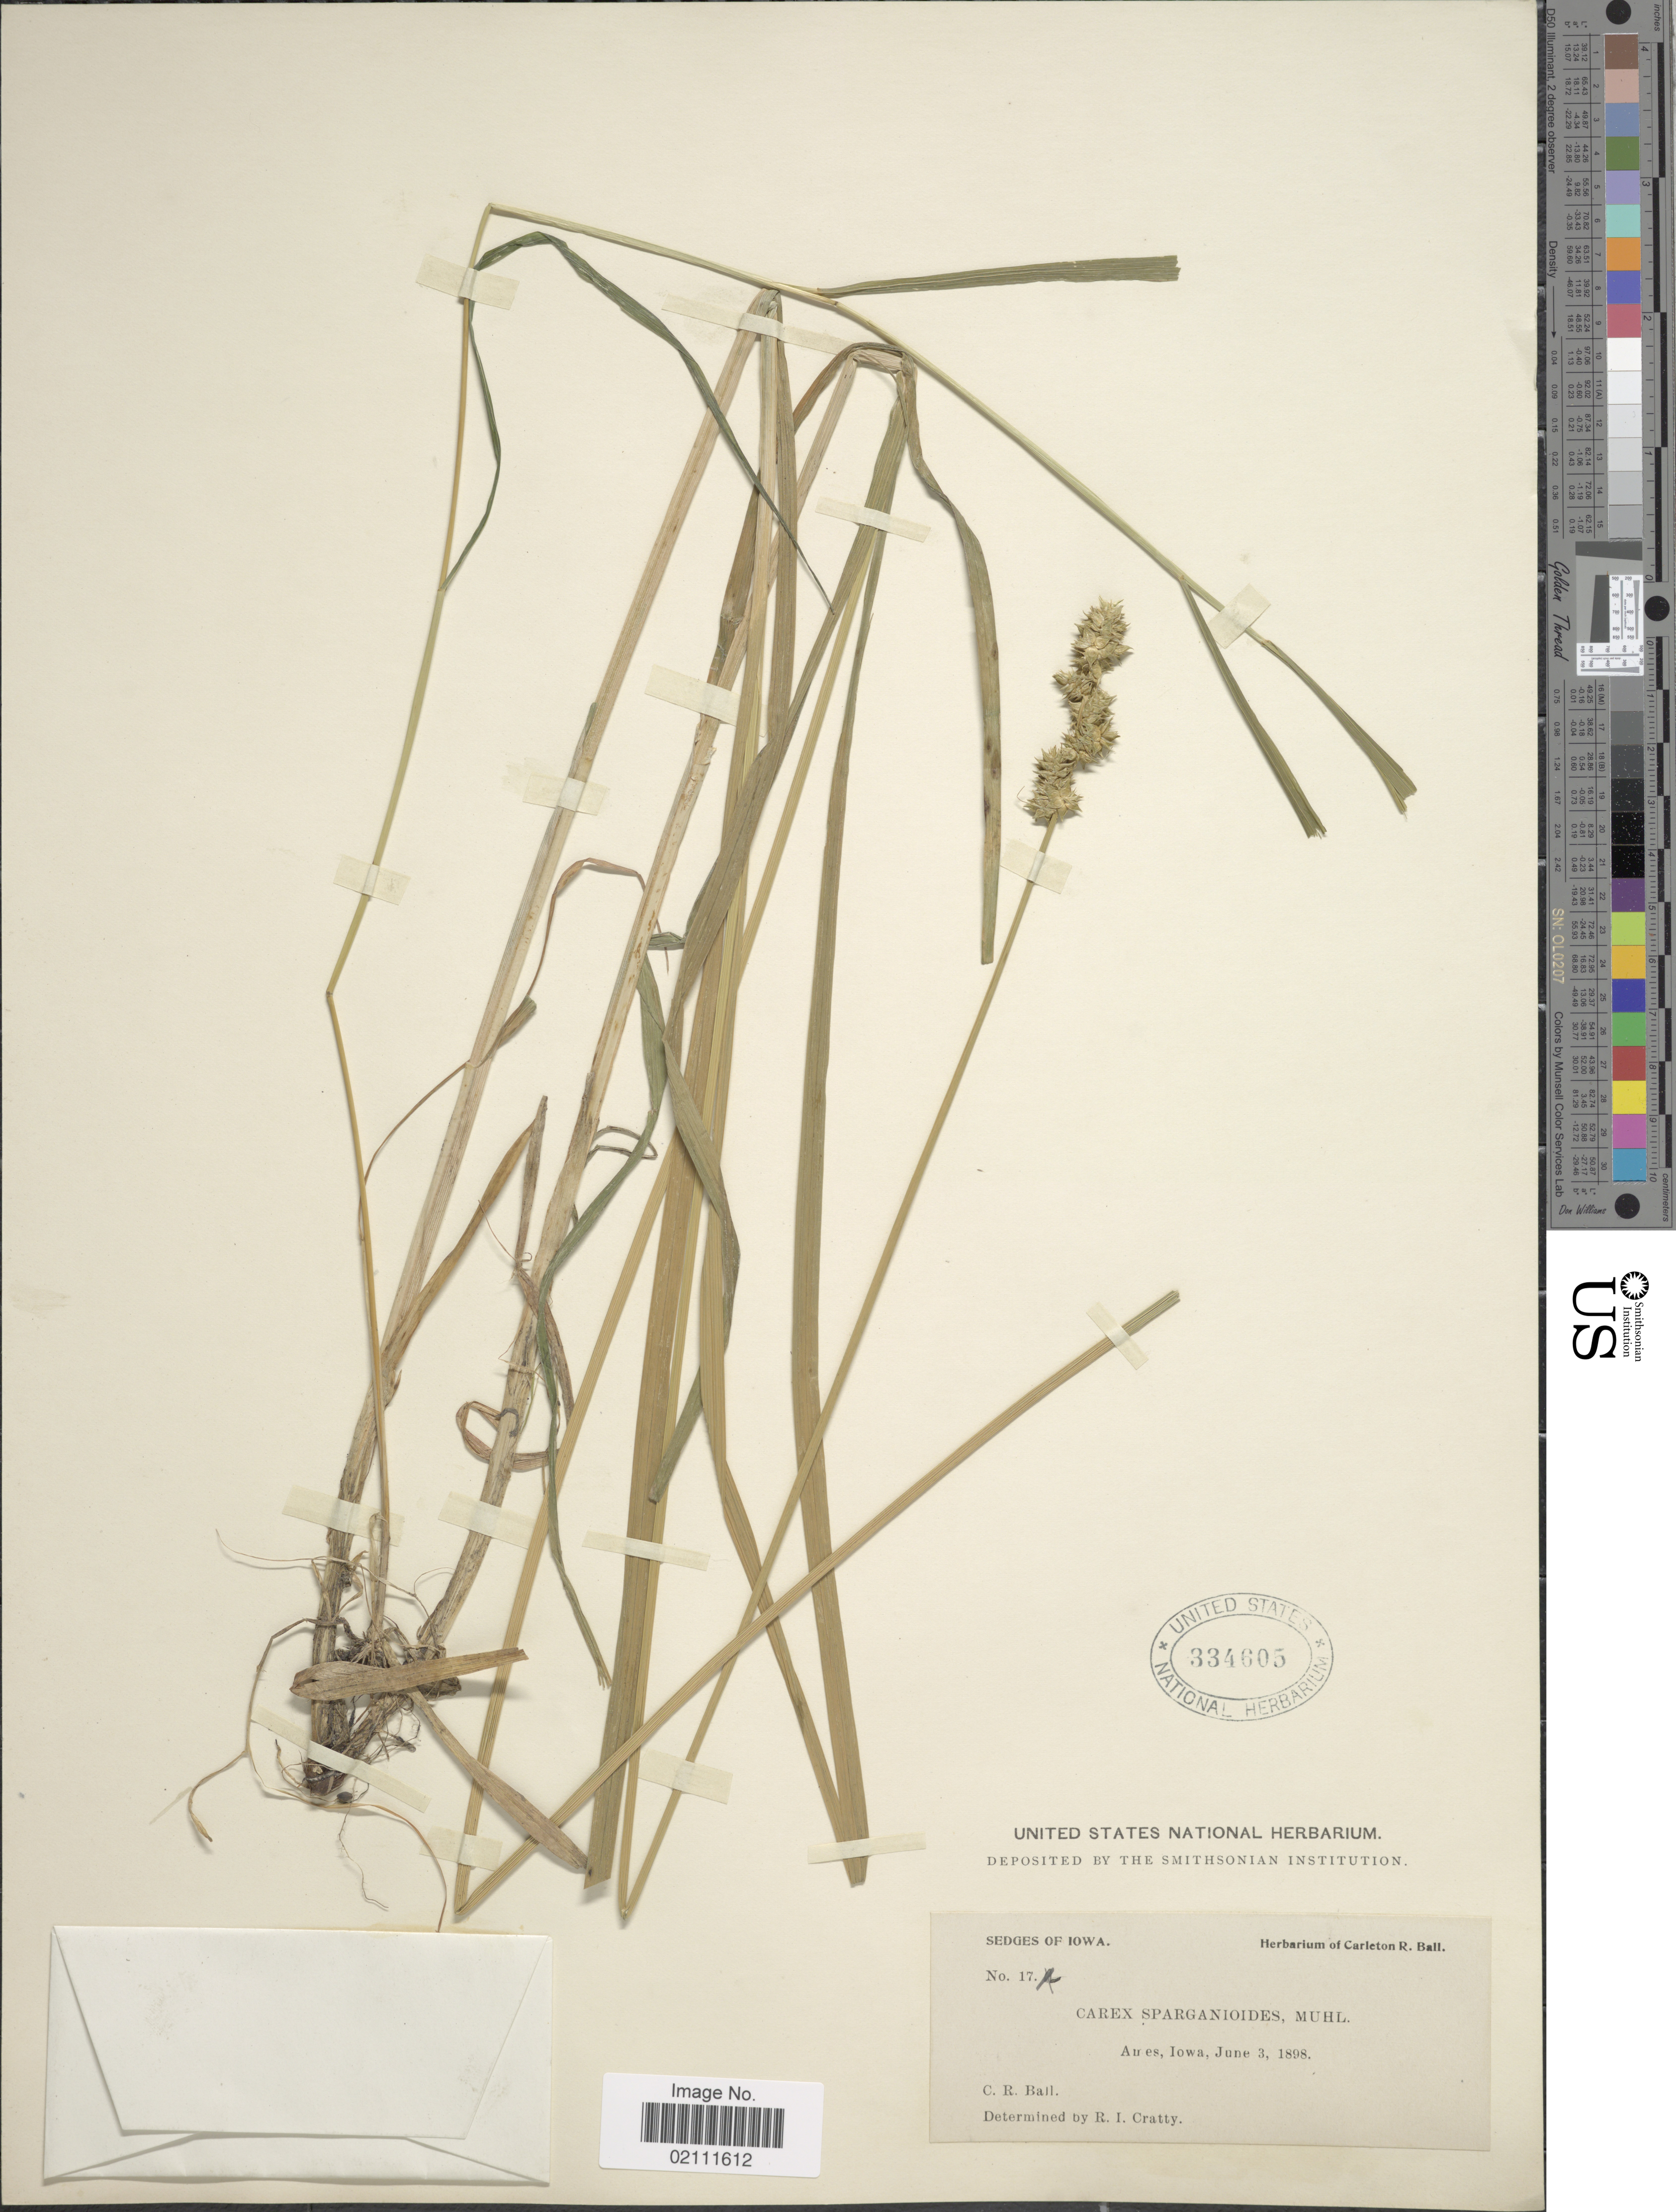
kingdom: Plantae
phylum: Tracheophyta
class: Liliopsida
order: Poales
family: Cyperaceae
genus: Carex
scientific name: Carex gravida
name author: L.H. Bailey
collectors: C. R. Ball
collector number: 17*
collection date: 1898-06-03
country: United States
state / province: Iowa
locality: Ames.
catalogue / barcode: US 334605